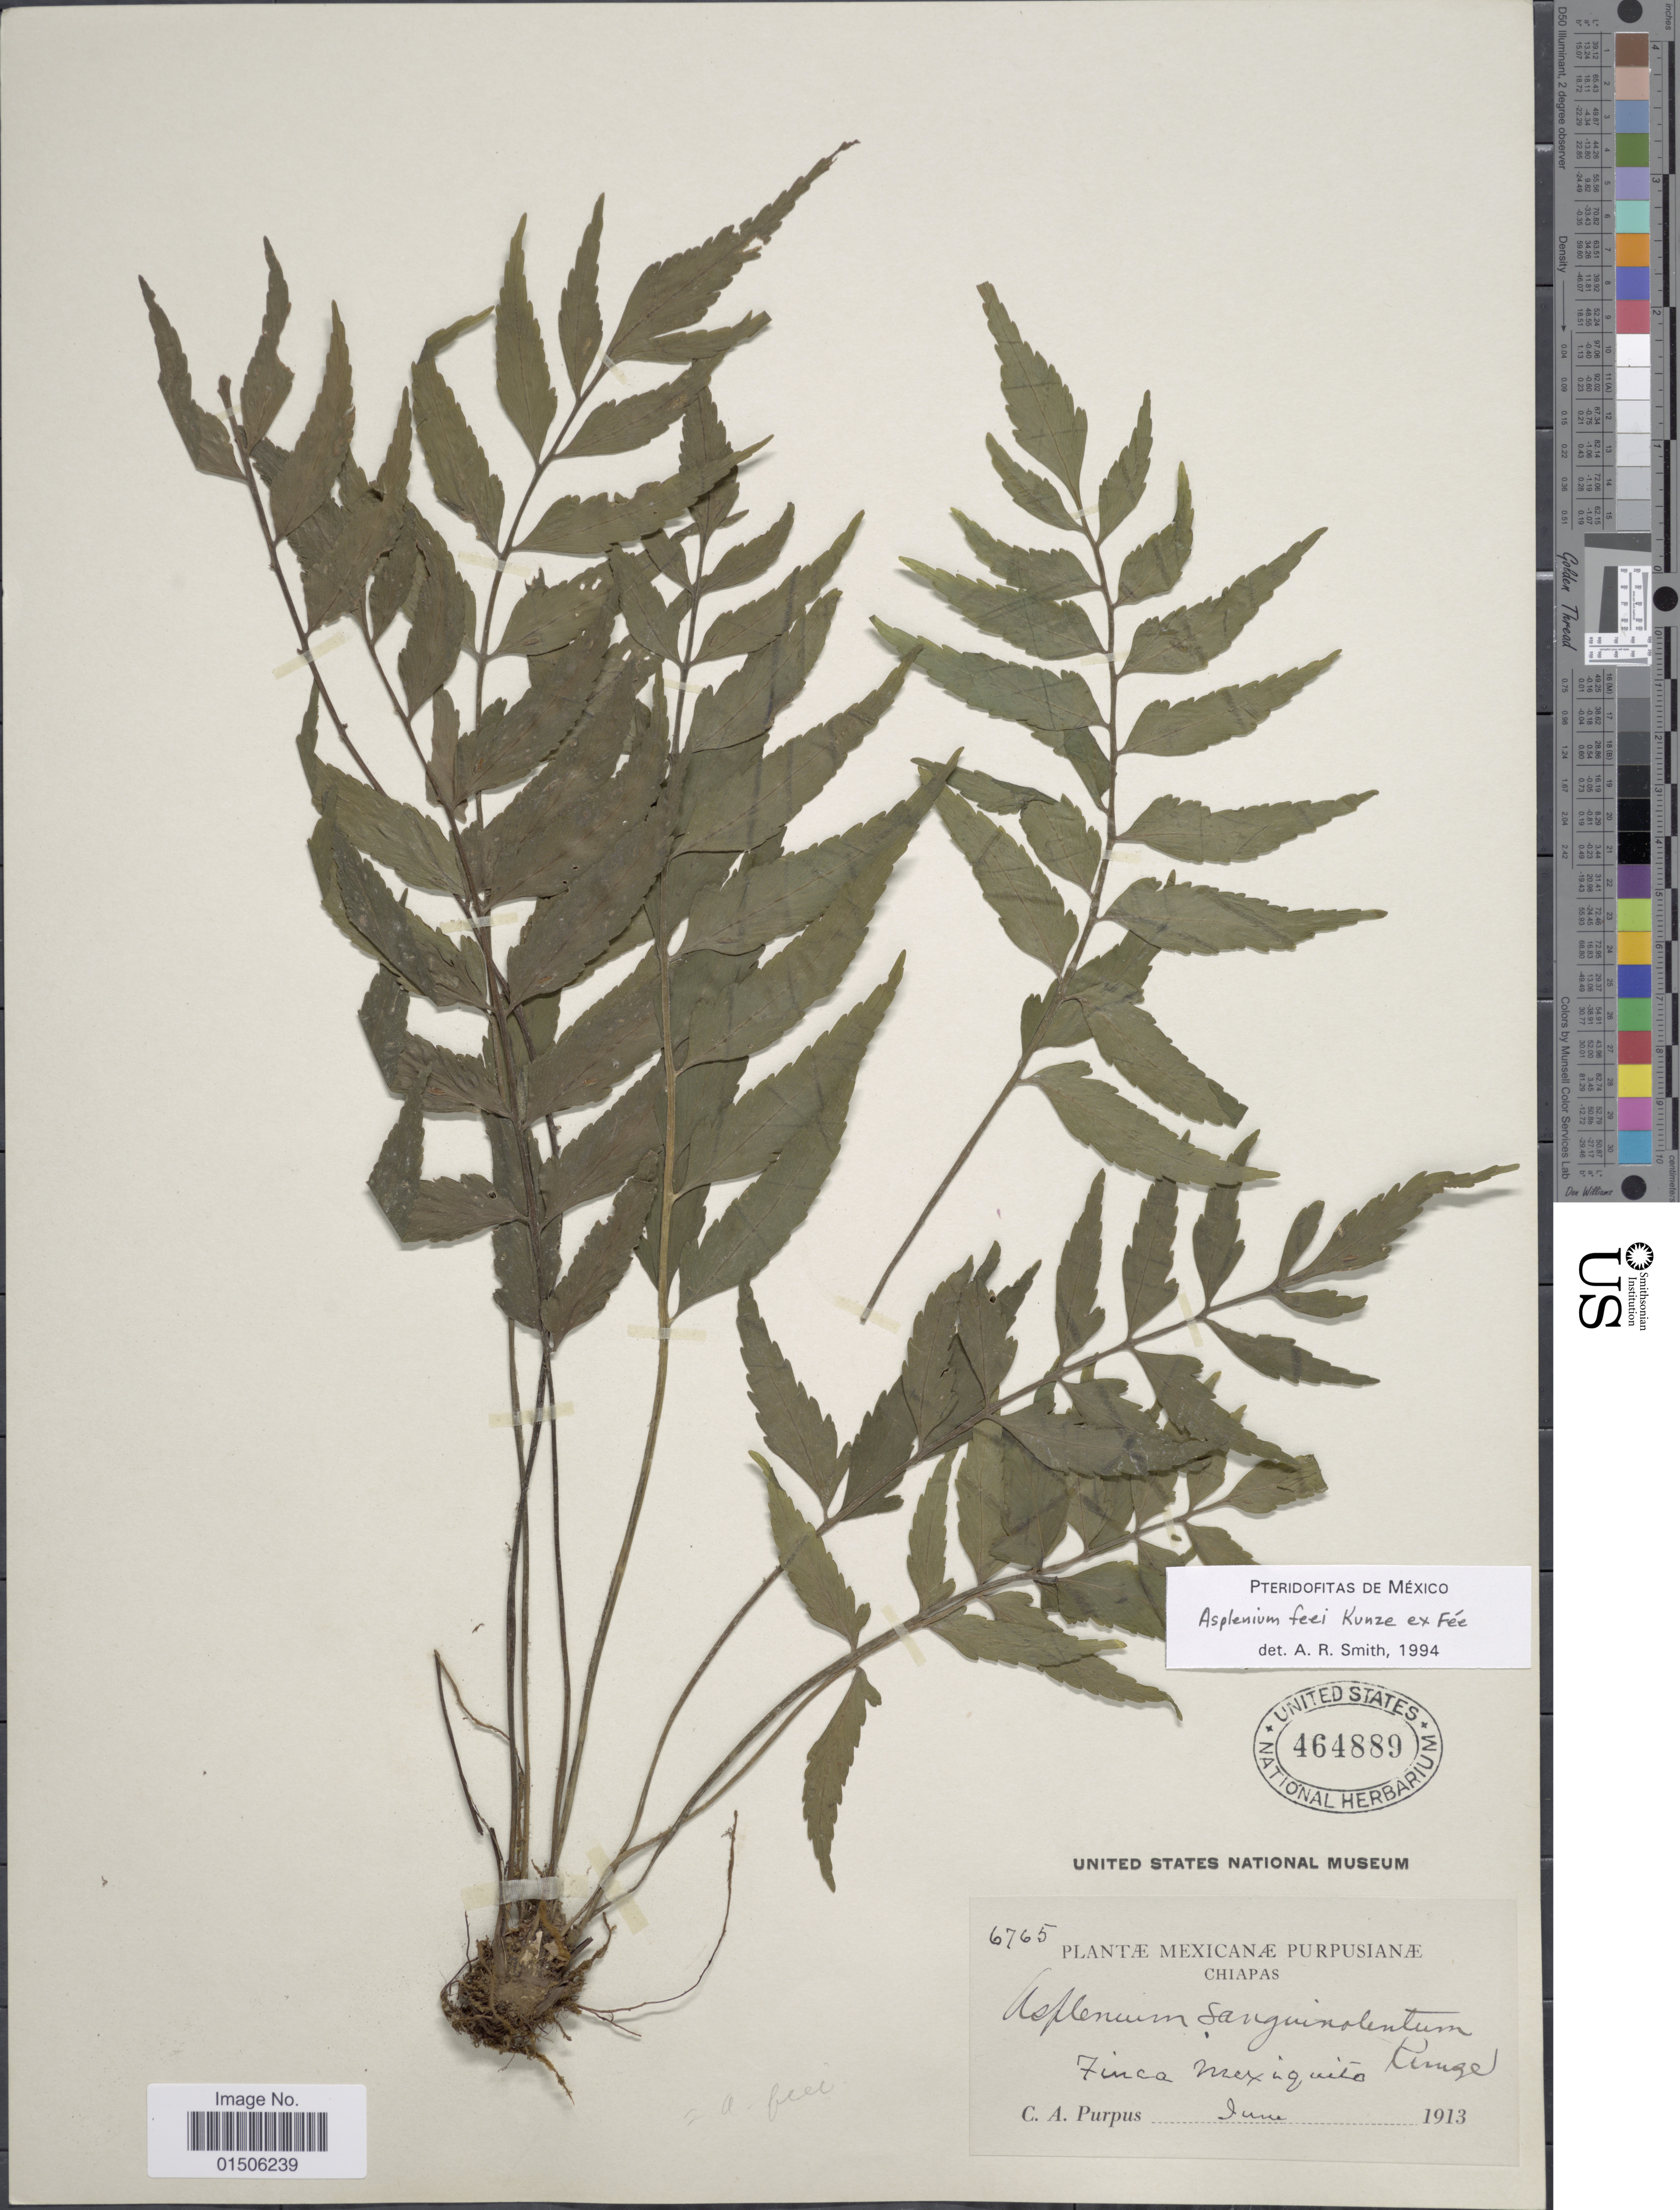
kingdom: Plantae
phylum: Tracheophyta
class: Polypodiopsida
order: Polypodiales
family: Aspleniaceae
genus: Asplenium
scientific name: Asplenium feei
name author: Kunze ex Fée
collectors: C. A. Purpus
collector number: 6765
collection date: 1913-06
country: Mexico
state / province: Chiapas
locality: Finca Mexiquito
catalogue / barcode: US 464889